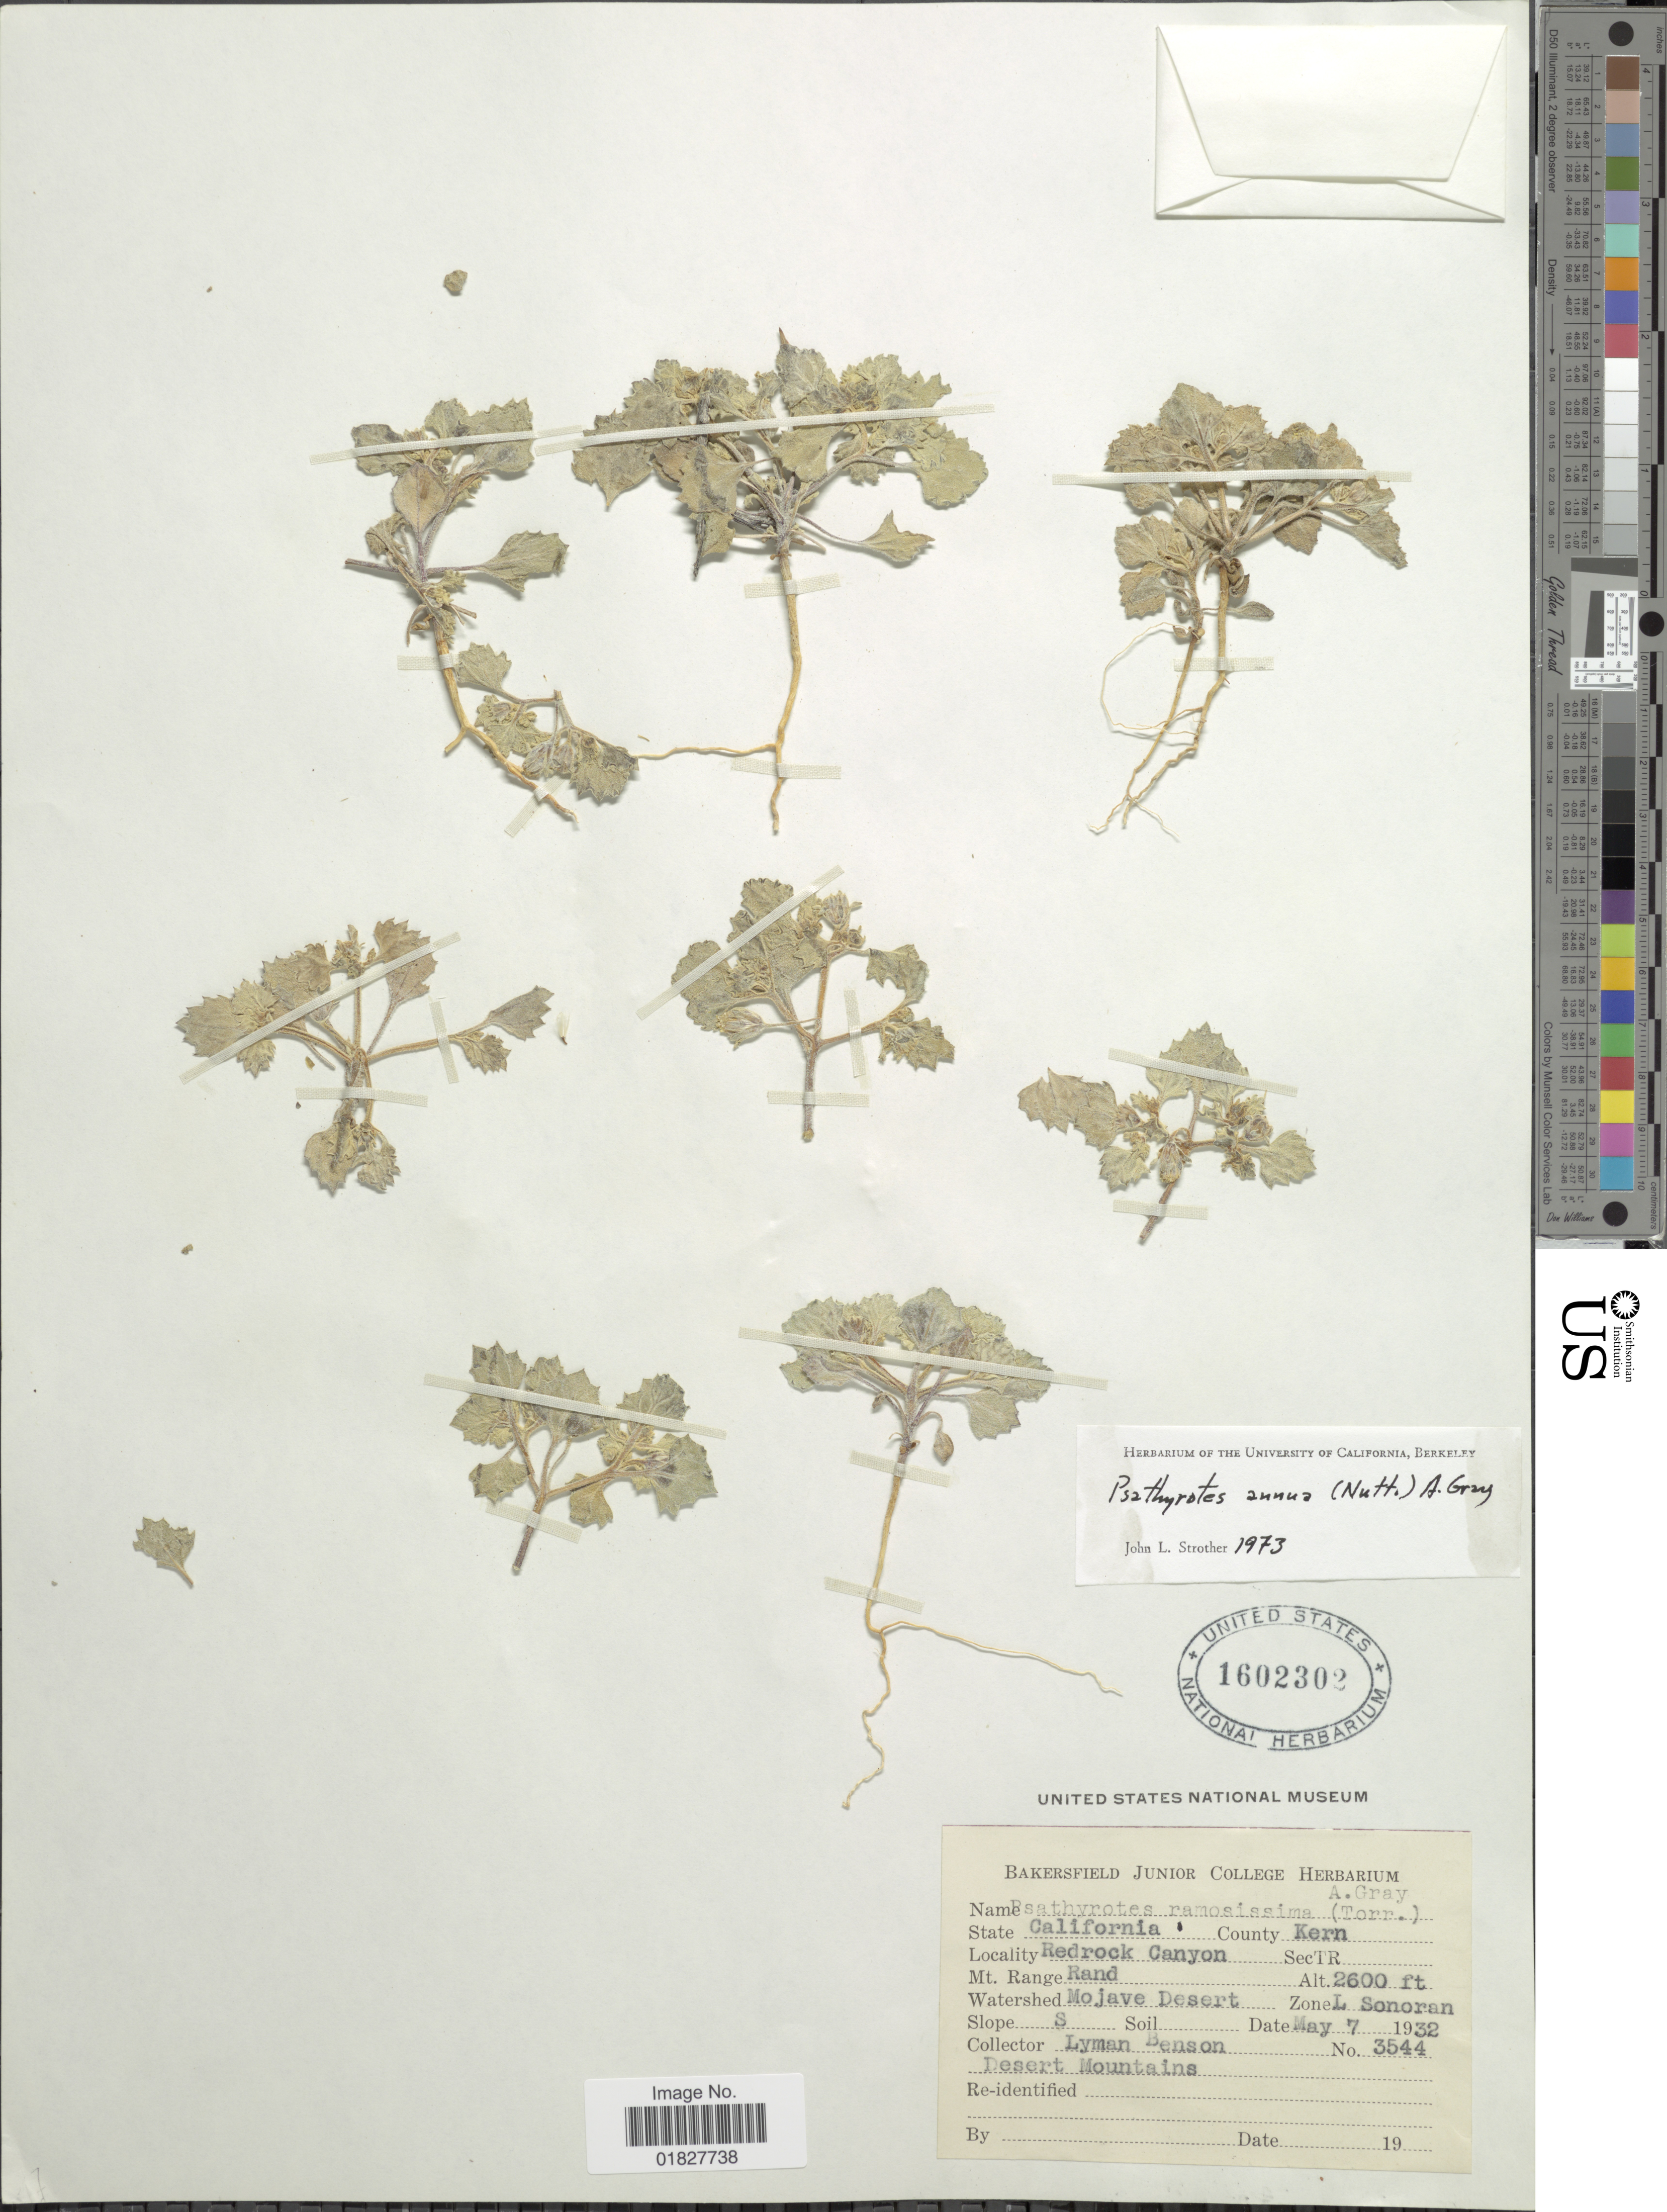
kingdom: Plantae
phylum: Tracheophyta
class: Magnoliopsida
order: Asterales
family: Asteraceae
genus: Psathyrotes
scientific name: Psathyrotes annua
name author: (Nutt.) A. Gray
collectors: L. D. Benson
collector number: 3544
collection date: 1932-05-07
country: United States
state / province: California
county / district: Kern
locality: County Kern, Redrock Canyon, Mojave Desert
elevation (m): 792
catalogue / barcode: US 1602302